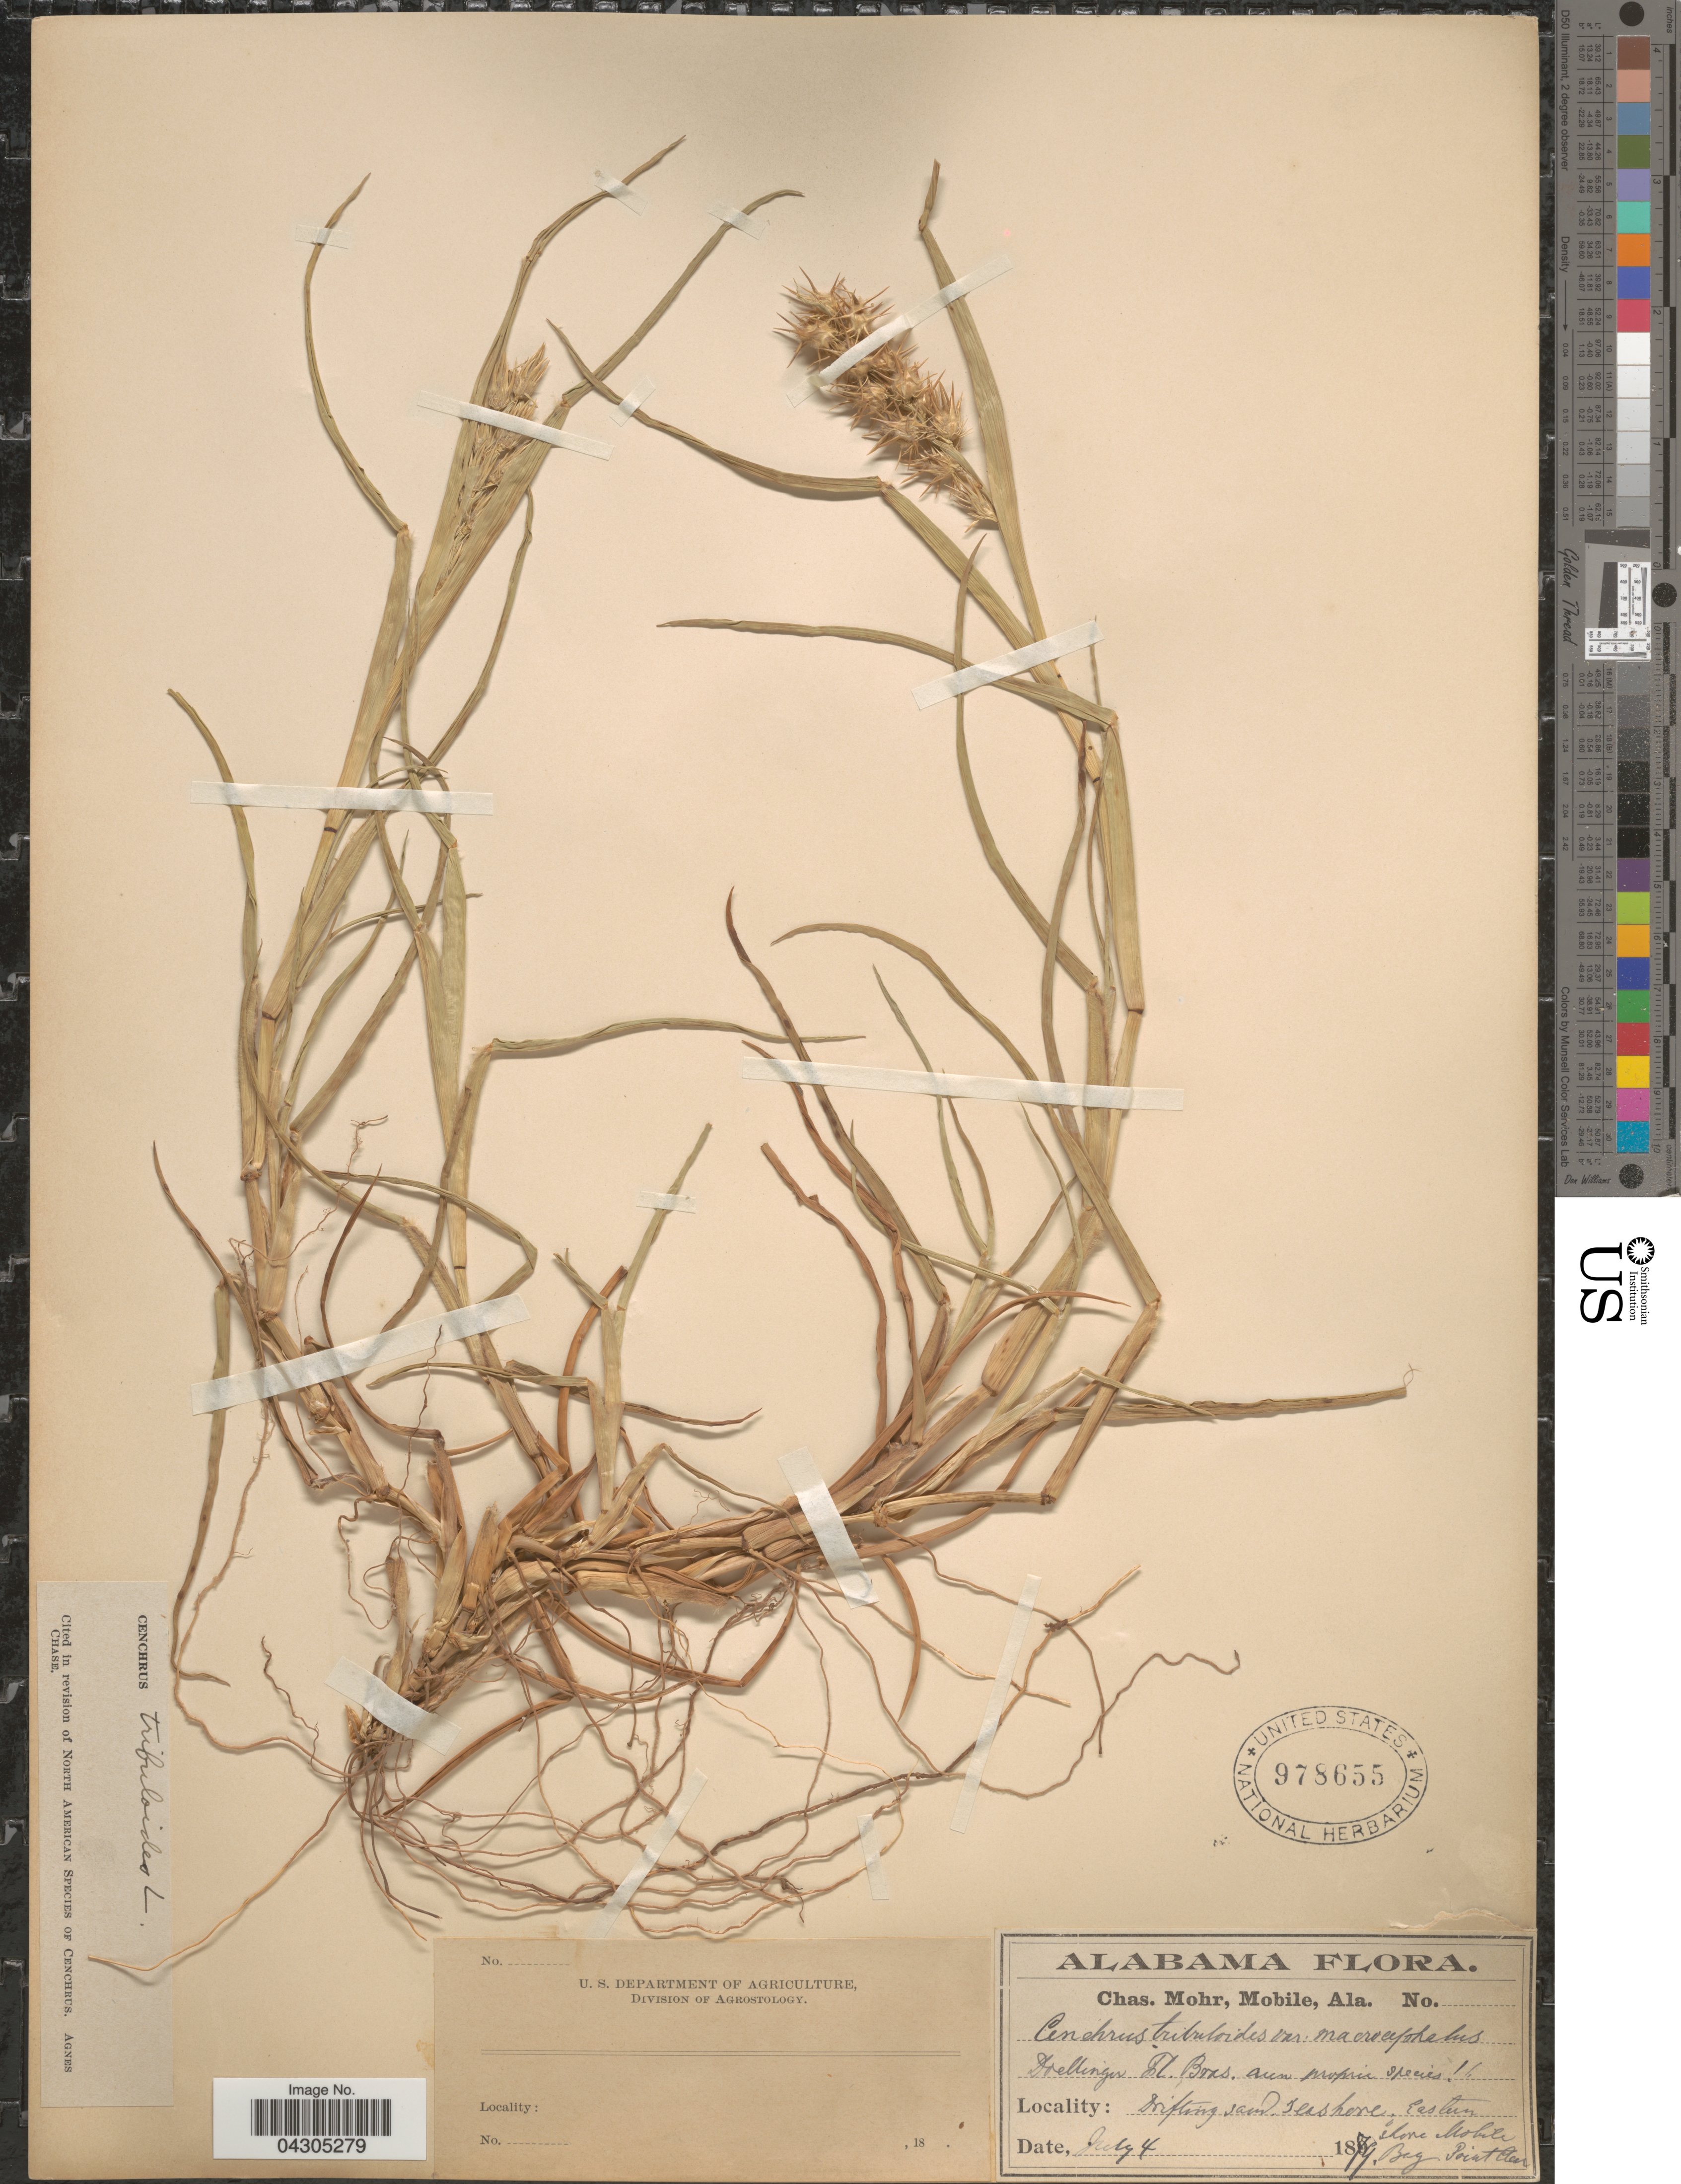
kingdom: Plantae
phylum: Tracheophyta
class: Liliopsida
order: Poales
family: Poaceae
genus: Cenchrus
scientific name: Cenchrus tribuloides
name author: L.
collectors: Mohr, C. T. (herbarium)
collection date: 1879-07-04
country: United States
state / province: Alabama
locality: Drifting sand seashore. Eastern shore Mobile Bay. Point Clear.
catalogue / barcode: US 978655